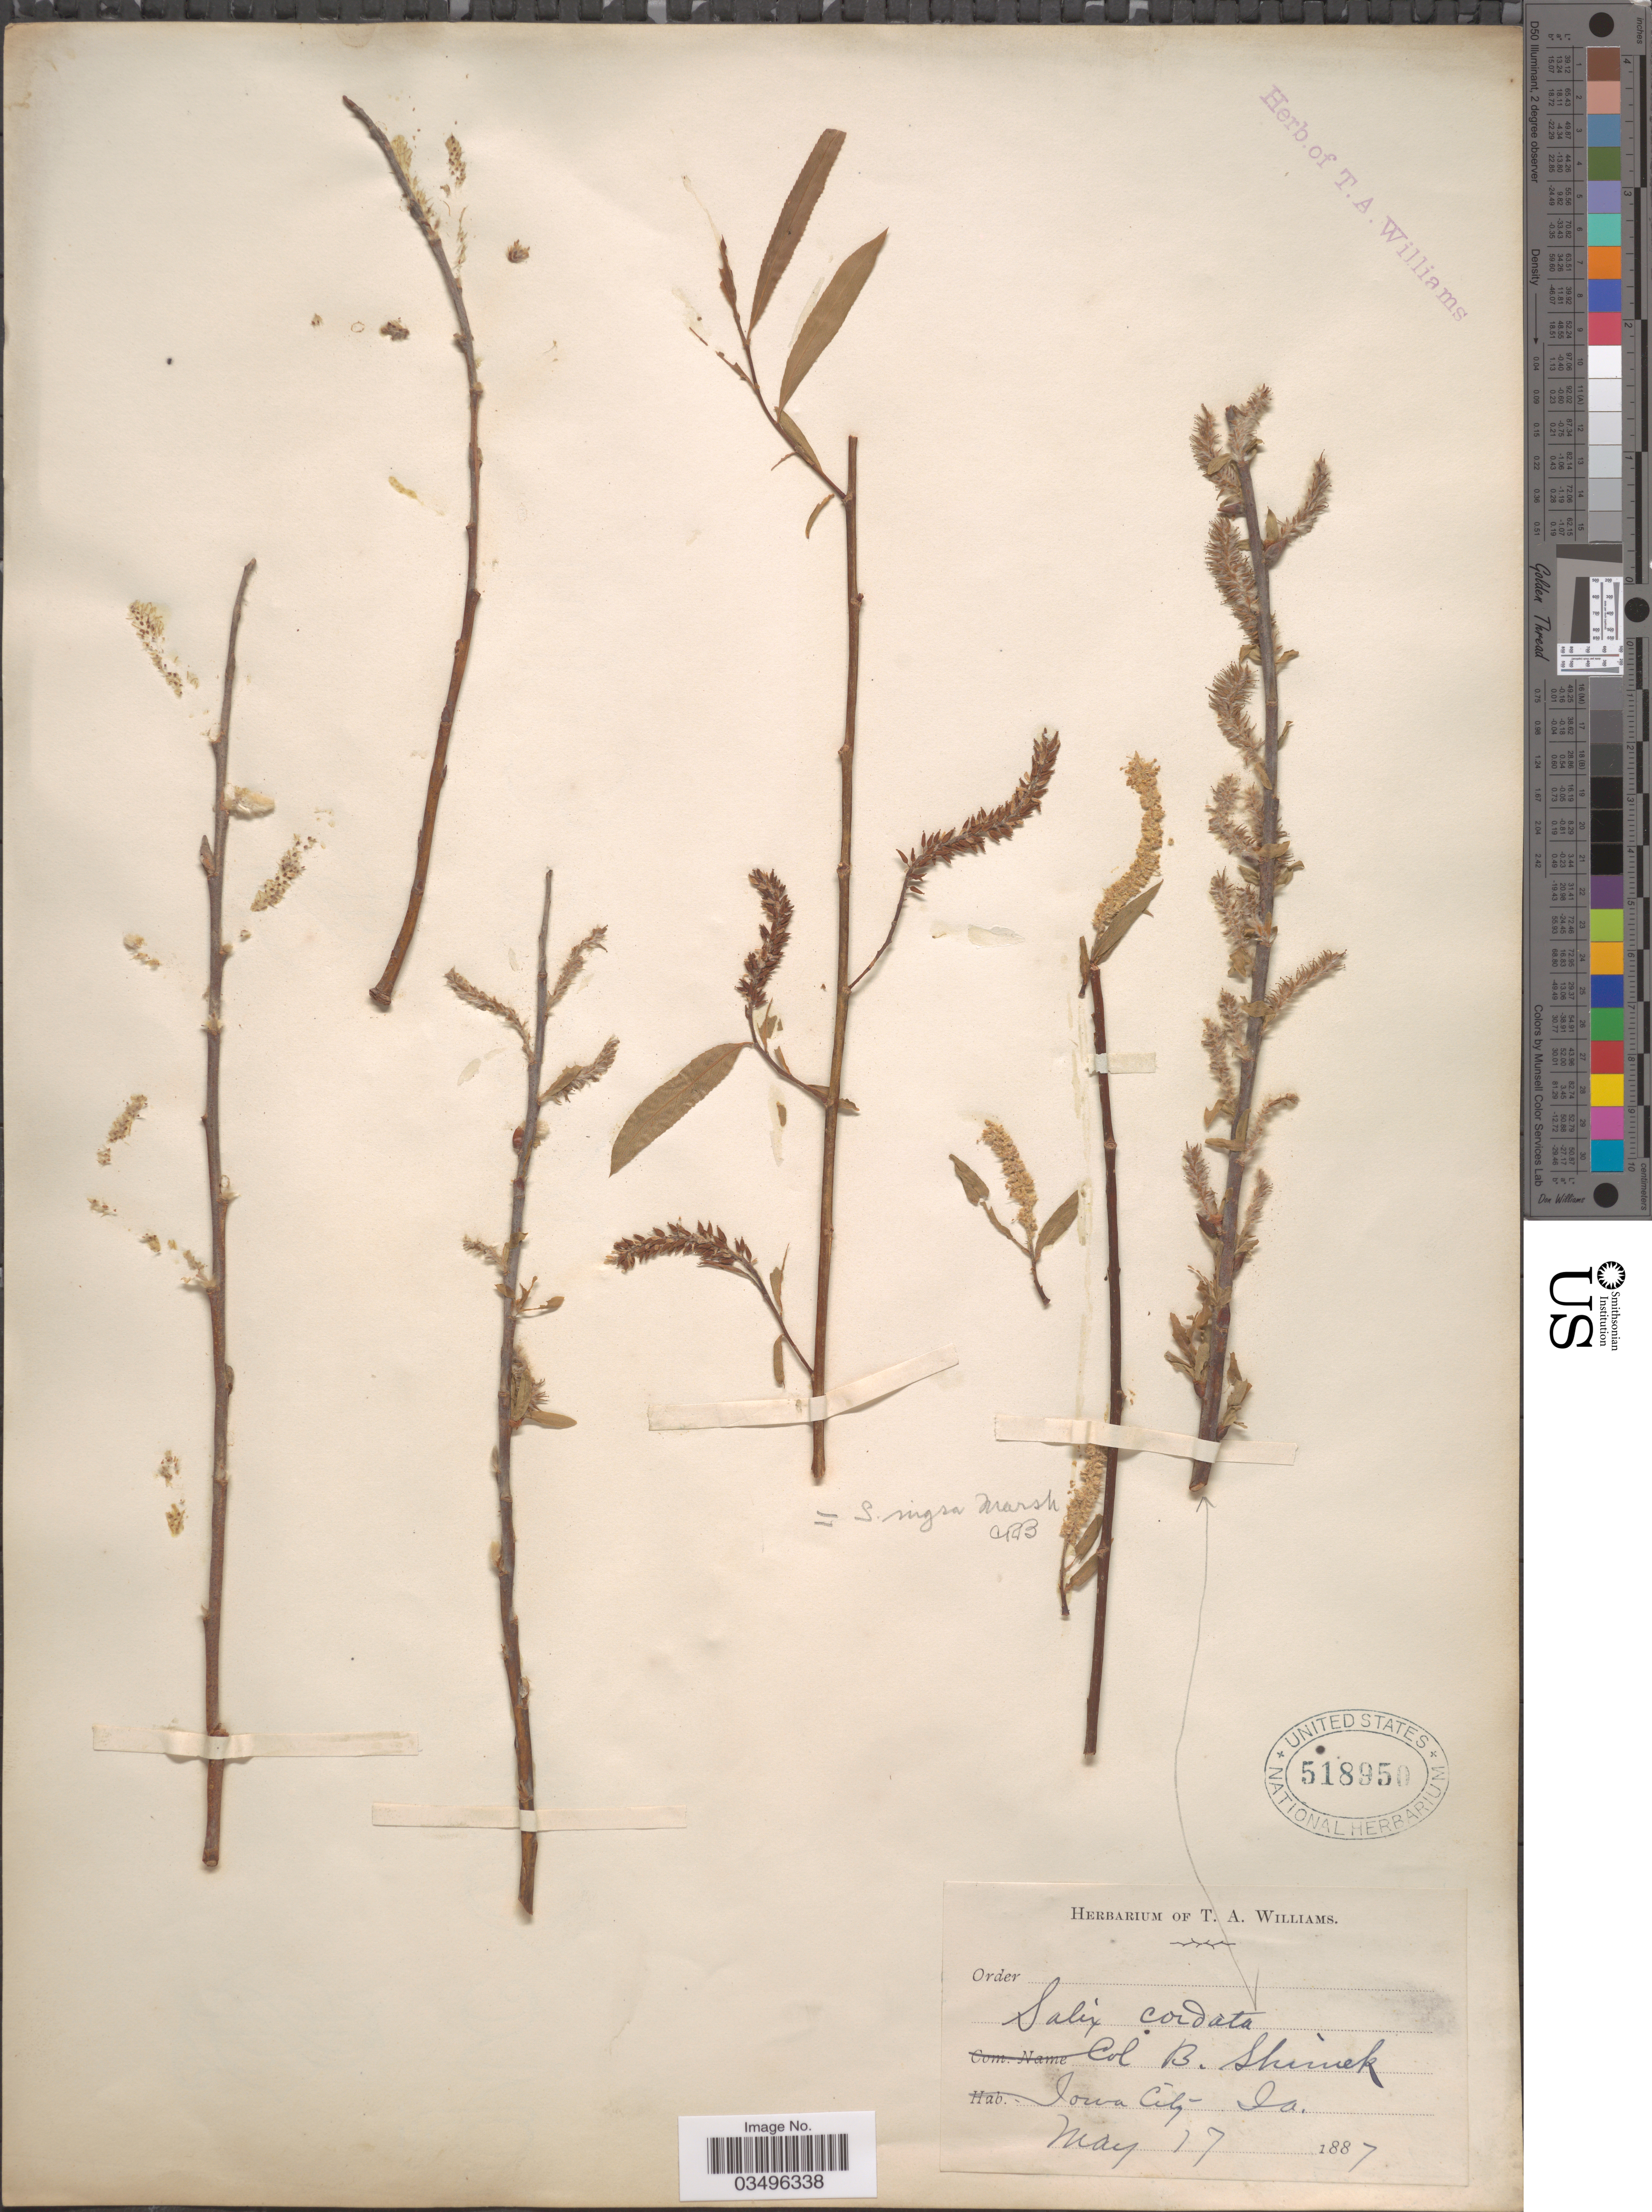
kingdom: Plantae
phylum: Tracheophyta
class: Magnoliopsida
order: Malpighiales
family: Salicaceae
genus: Salix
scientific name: Salix cordata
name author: Michx.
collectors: B. Shimek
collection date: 1887-05-17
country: United States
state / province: Iowa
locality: Iowa City.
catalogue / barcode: US 518950